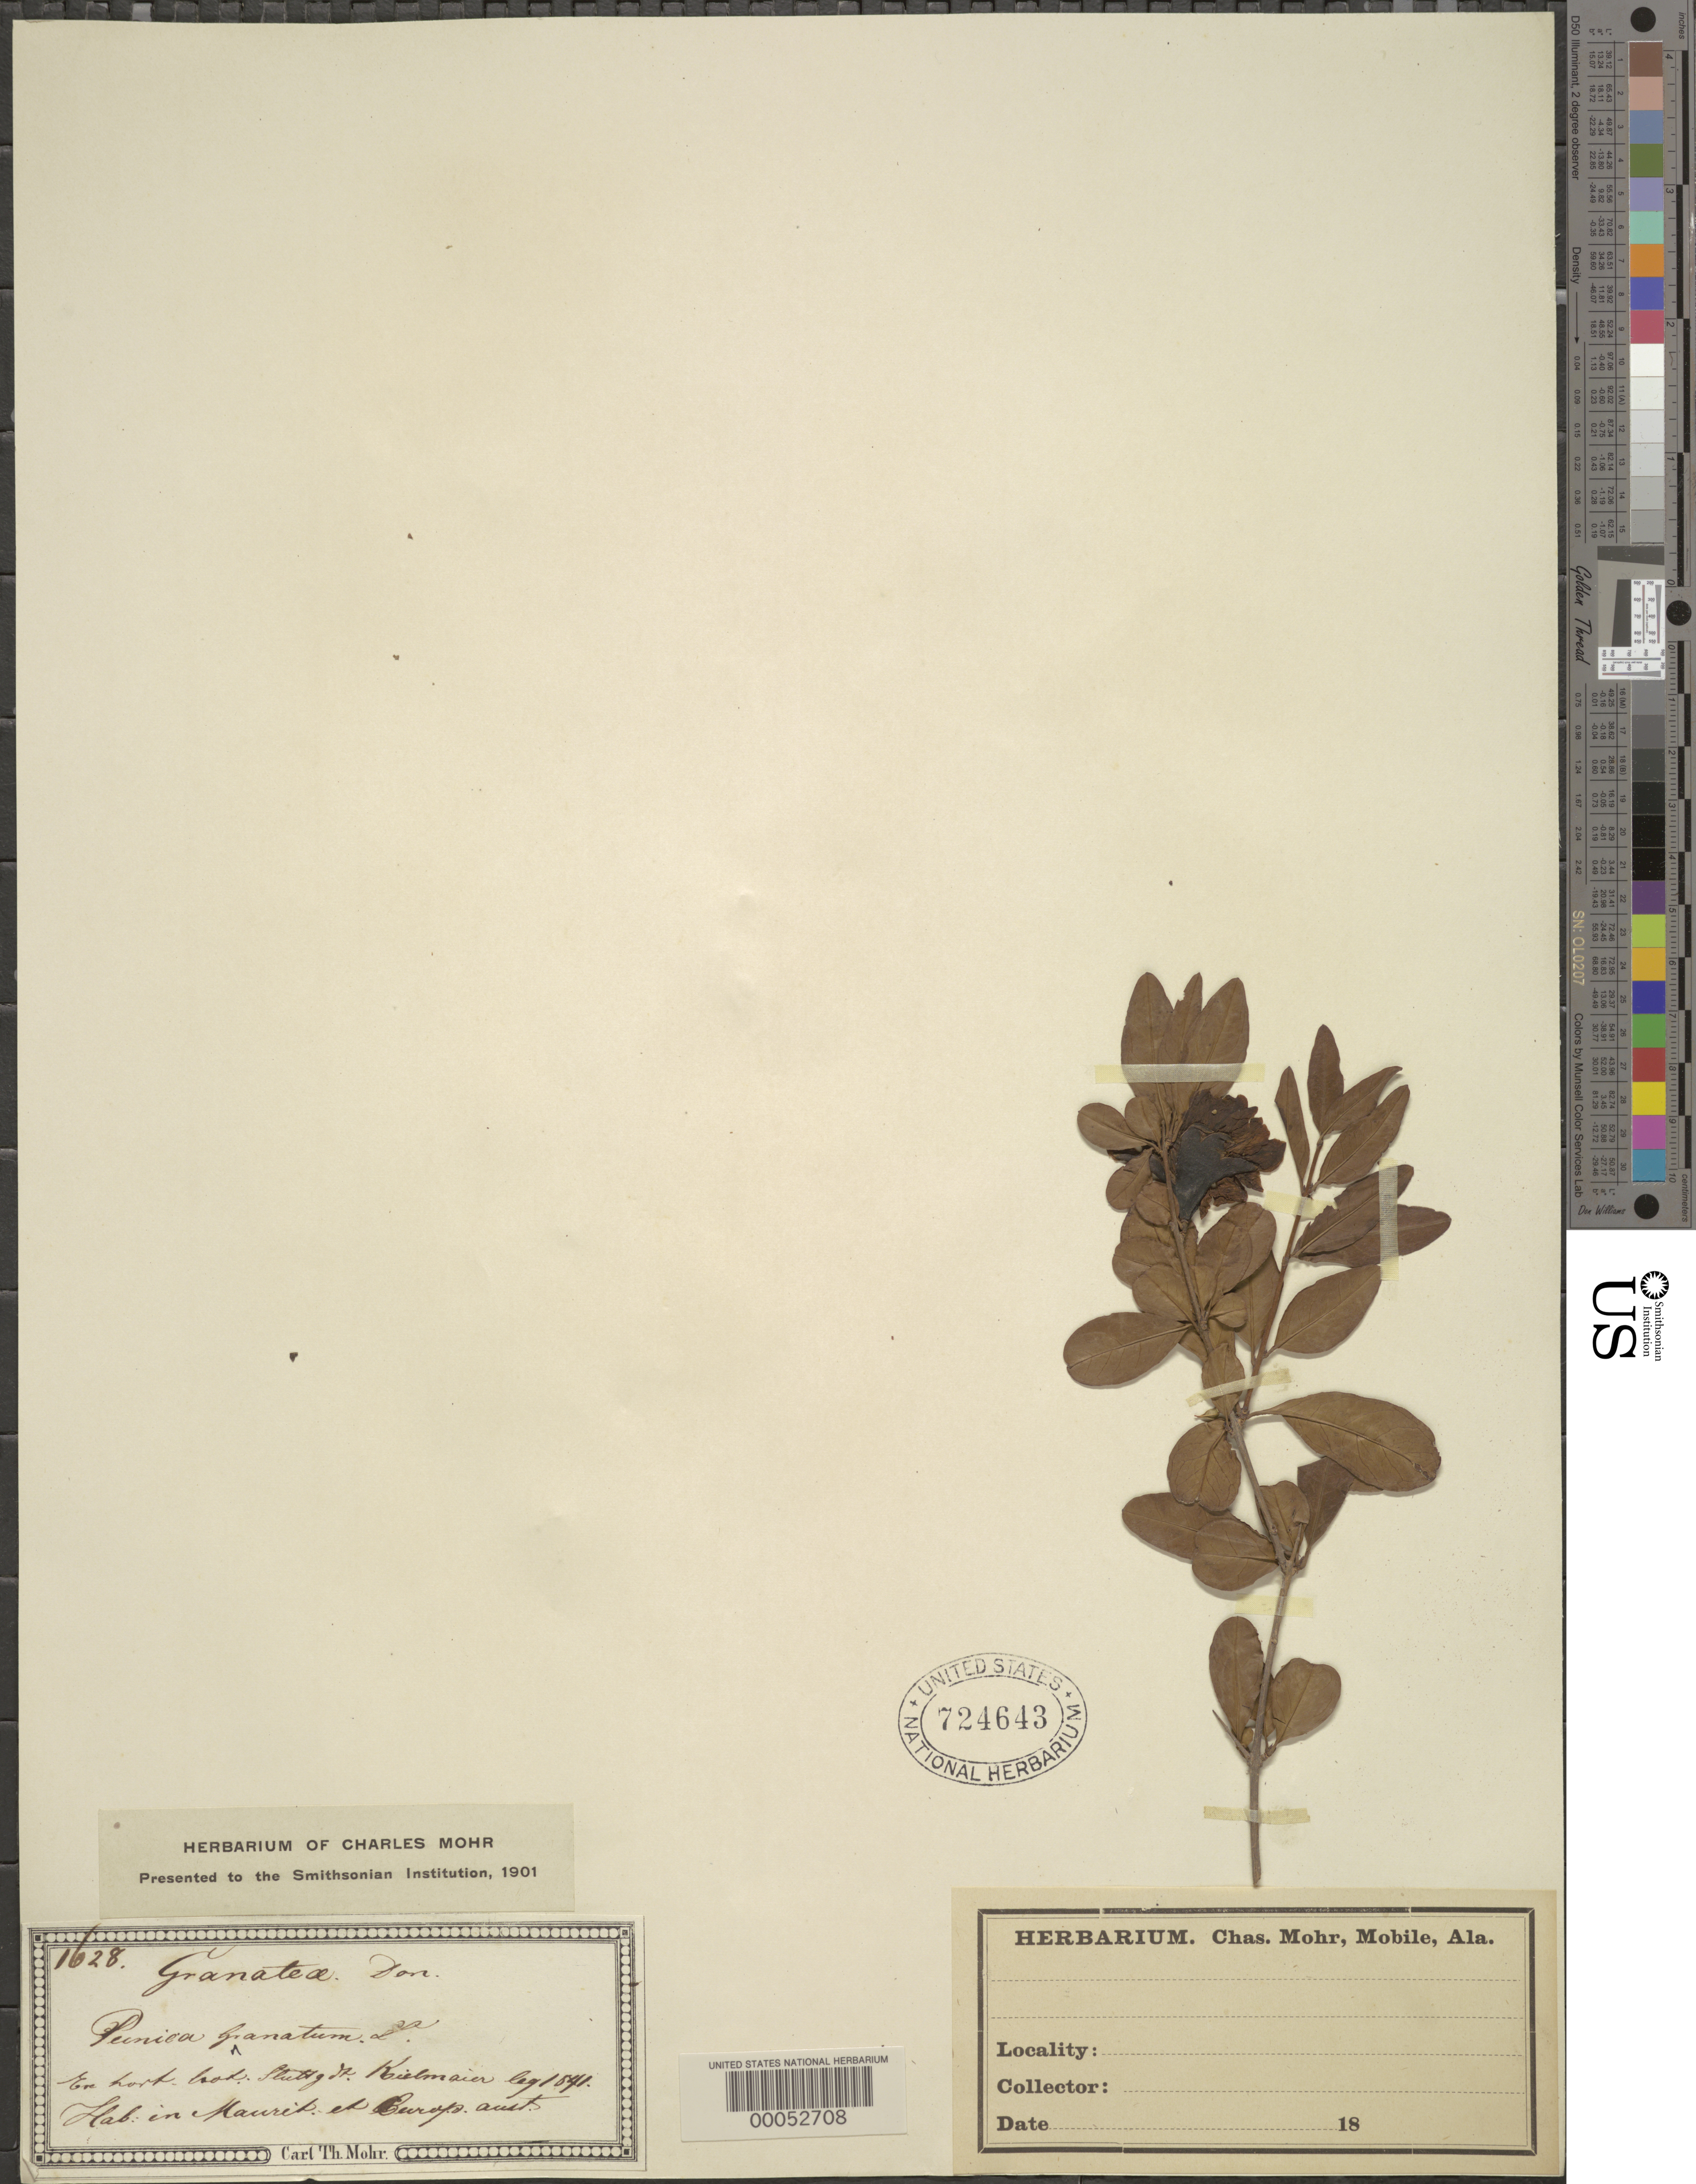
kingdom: Plantae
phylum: Tracheophyta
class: Magnoliopsida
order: Myrtales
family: Lythraceae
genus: Punica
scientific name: Punica granatum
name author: L.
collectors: S. Keilmaier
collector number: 1041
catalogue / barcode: US 746643